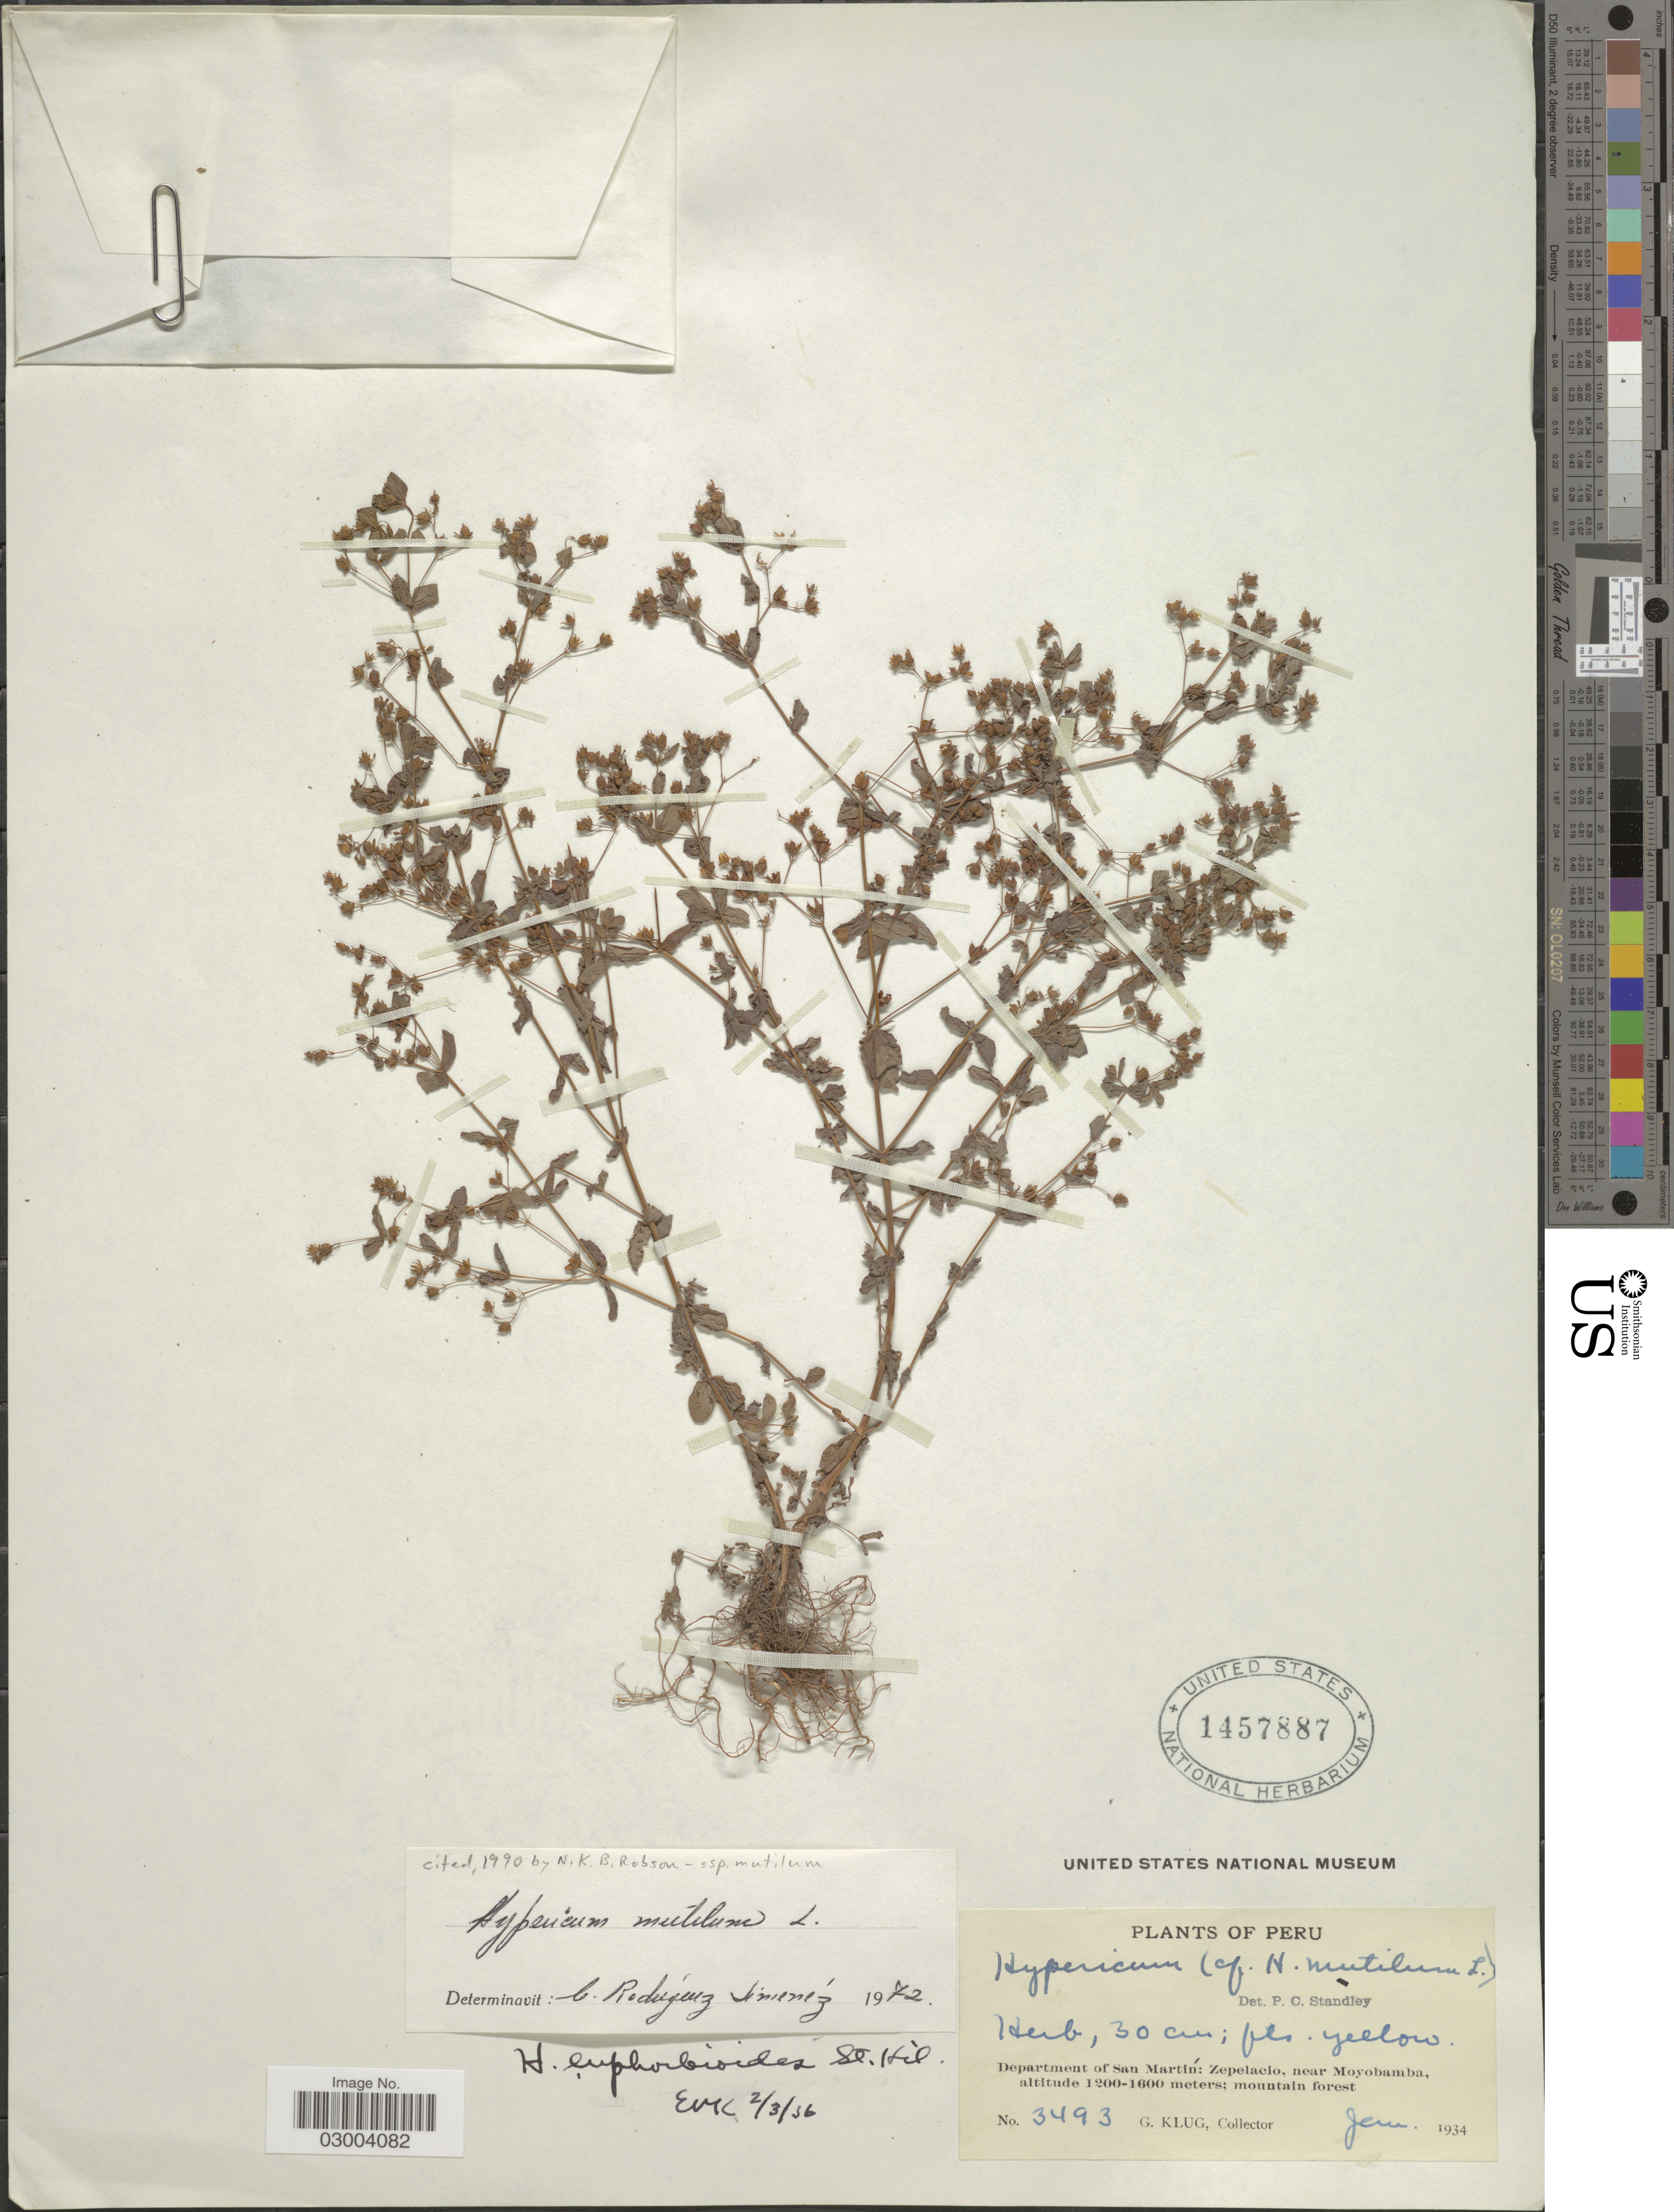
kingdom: Plantae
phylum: Tracheophyta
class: Magnoliopsida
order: Malpighiales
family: Hypericaceae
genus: Hypericum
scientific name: Hypericum mutilum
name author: L.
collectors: G. Klug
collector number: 3493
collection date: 1934-06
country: Peru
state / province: San Martín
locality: Department of San Martín: Zepelacio, near Moyobamba.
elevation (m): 1200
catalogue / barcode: US 1457887